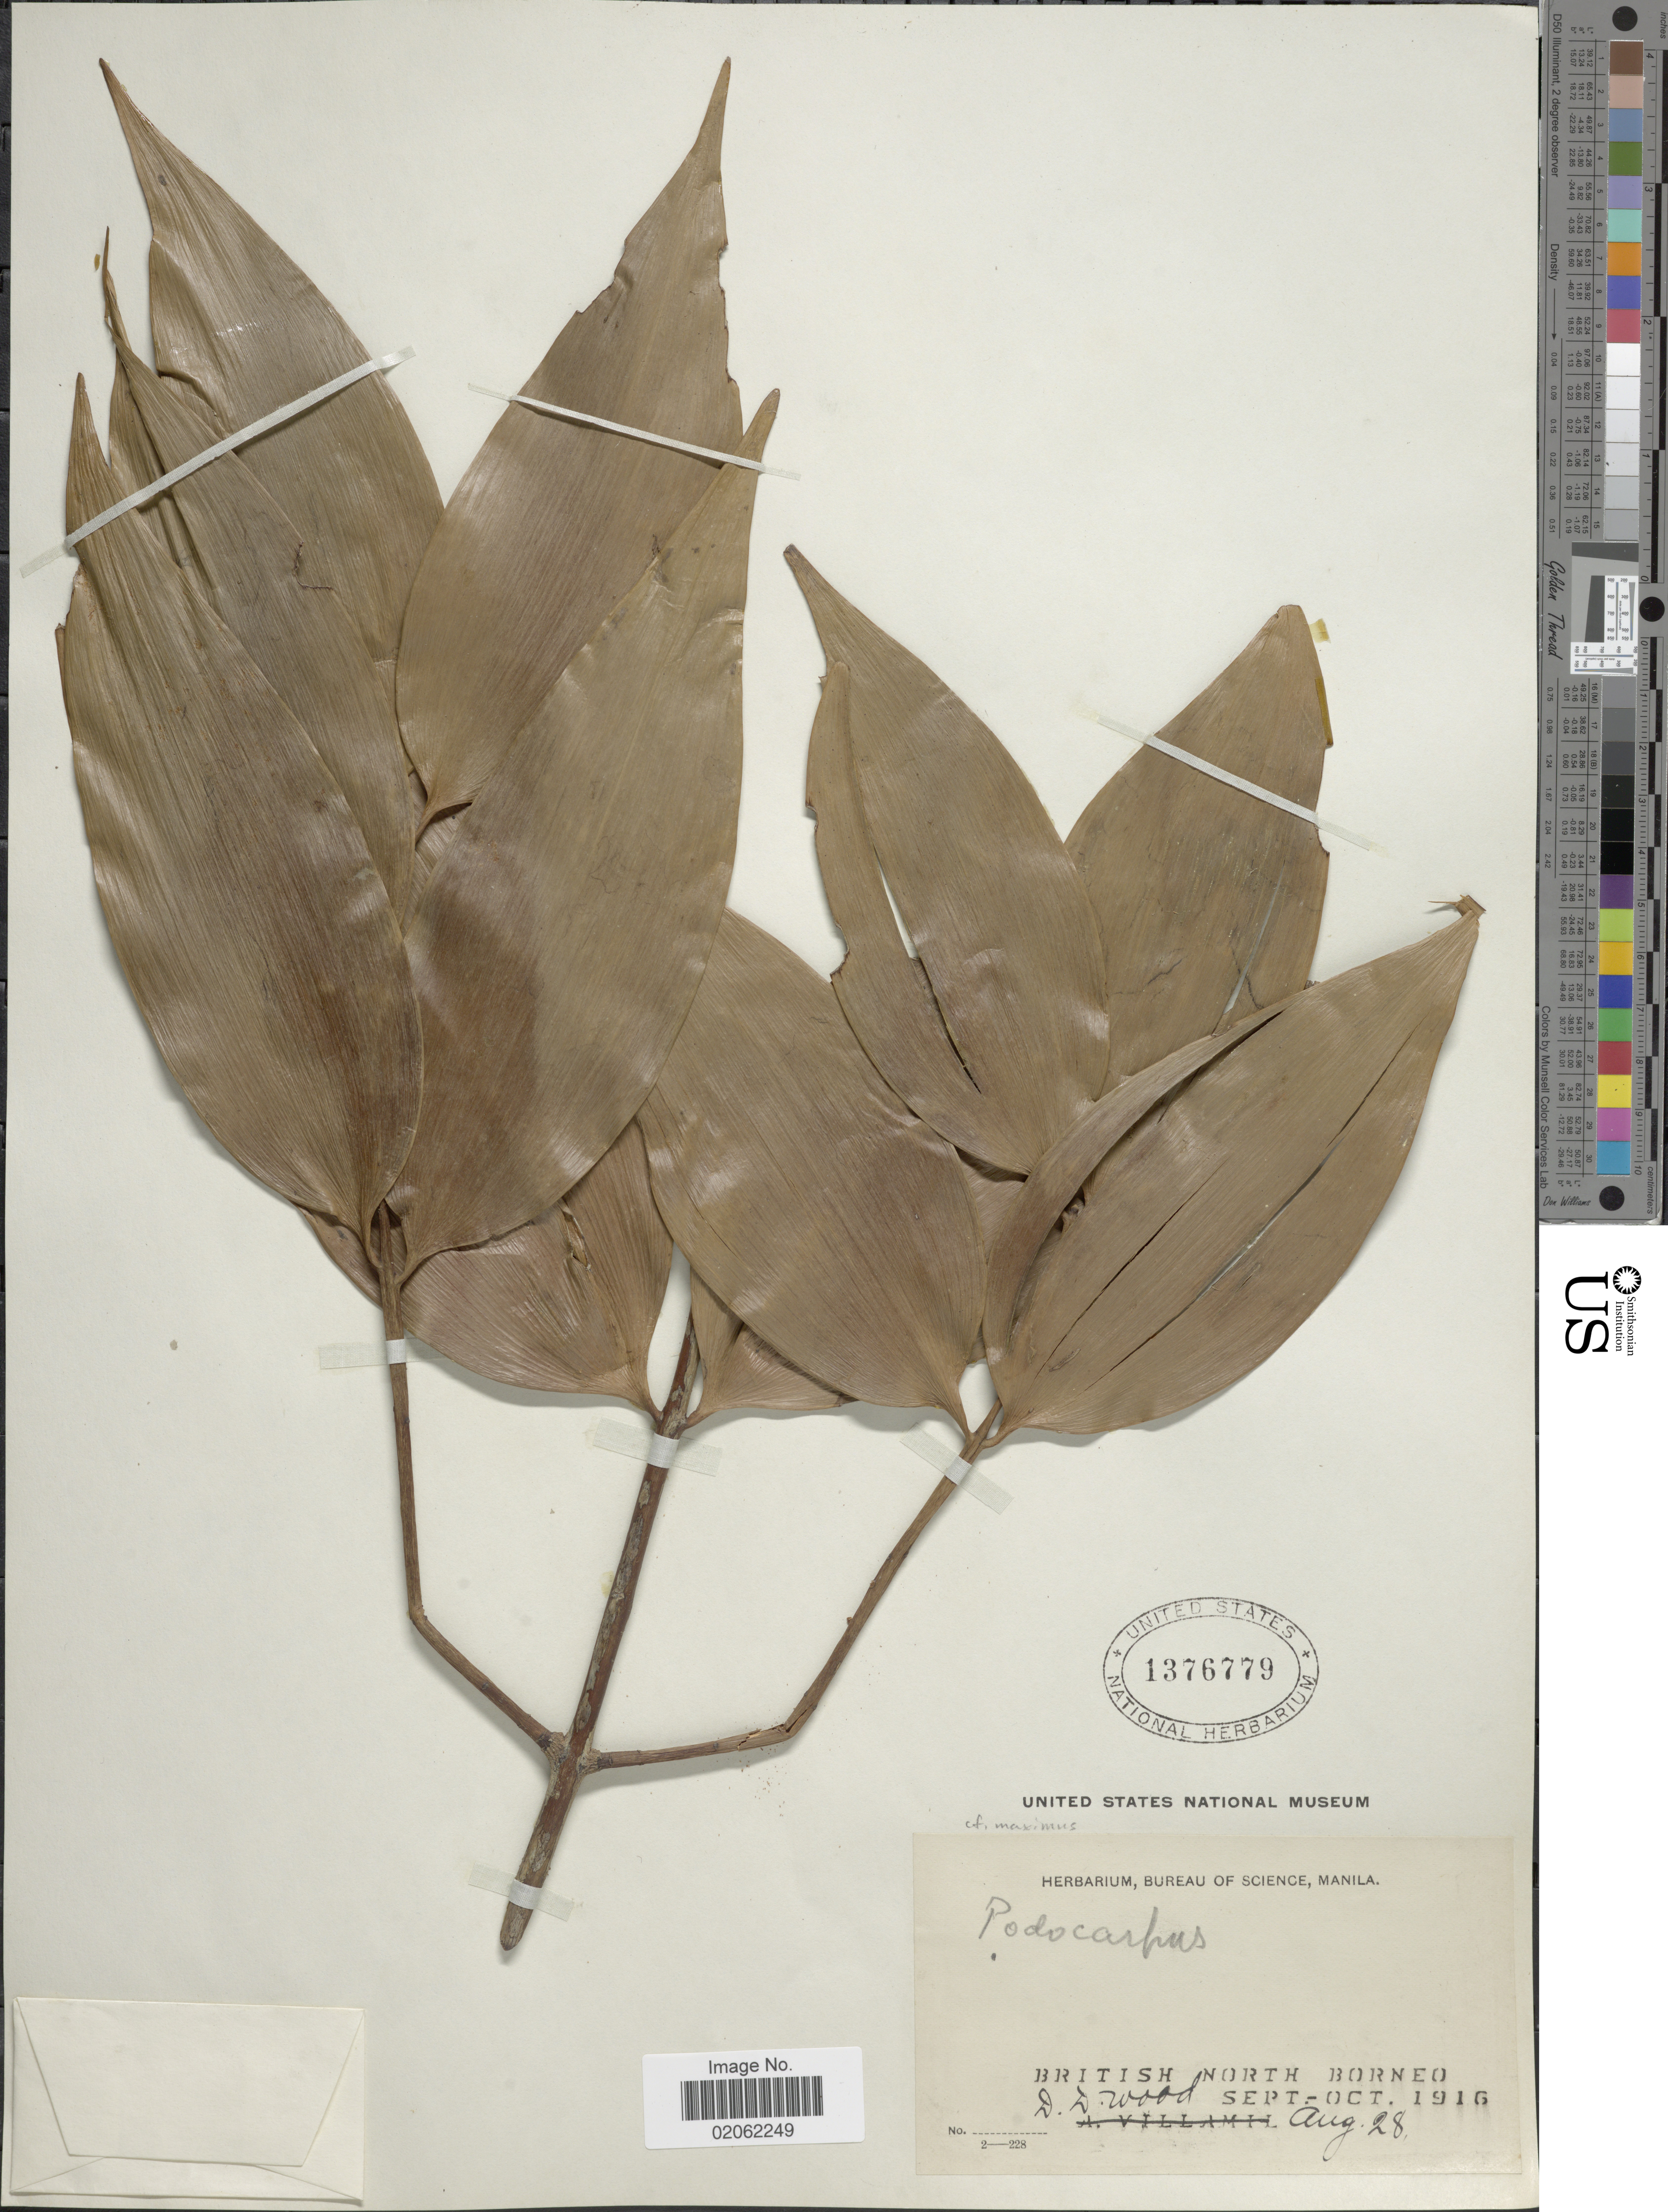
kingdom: Plantae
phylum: Tracheophyta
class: Pinopsida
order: Pinales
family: Podocarpaceae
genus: Decussocarpus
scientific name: Decussocarpus maximus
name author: de Laub.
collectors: D. Wood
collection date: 1916-08-28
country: Malaysia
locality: British North Borneo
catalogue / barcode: US 1376779